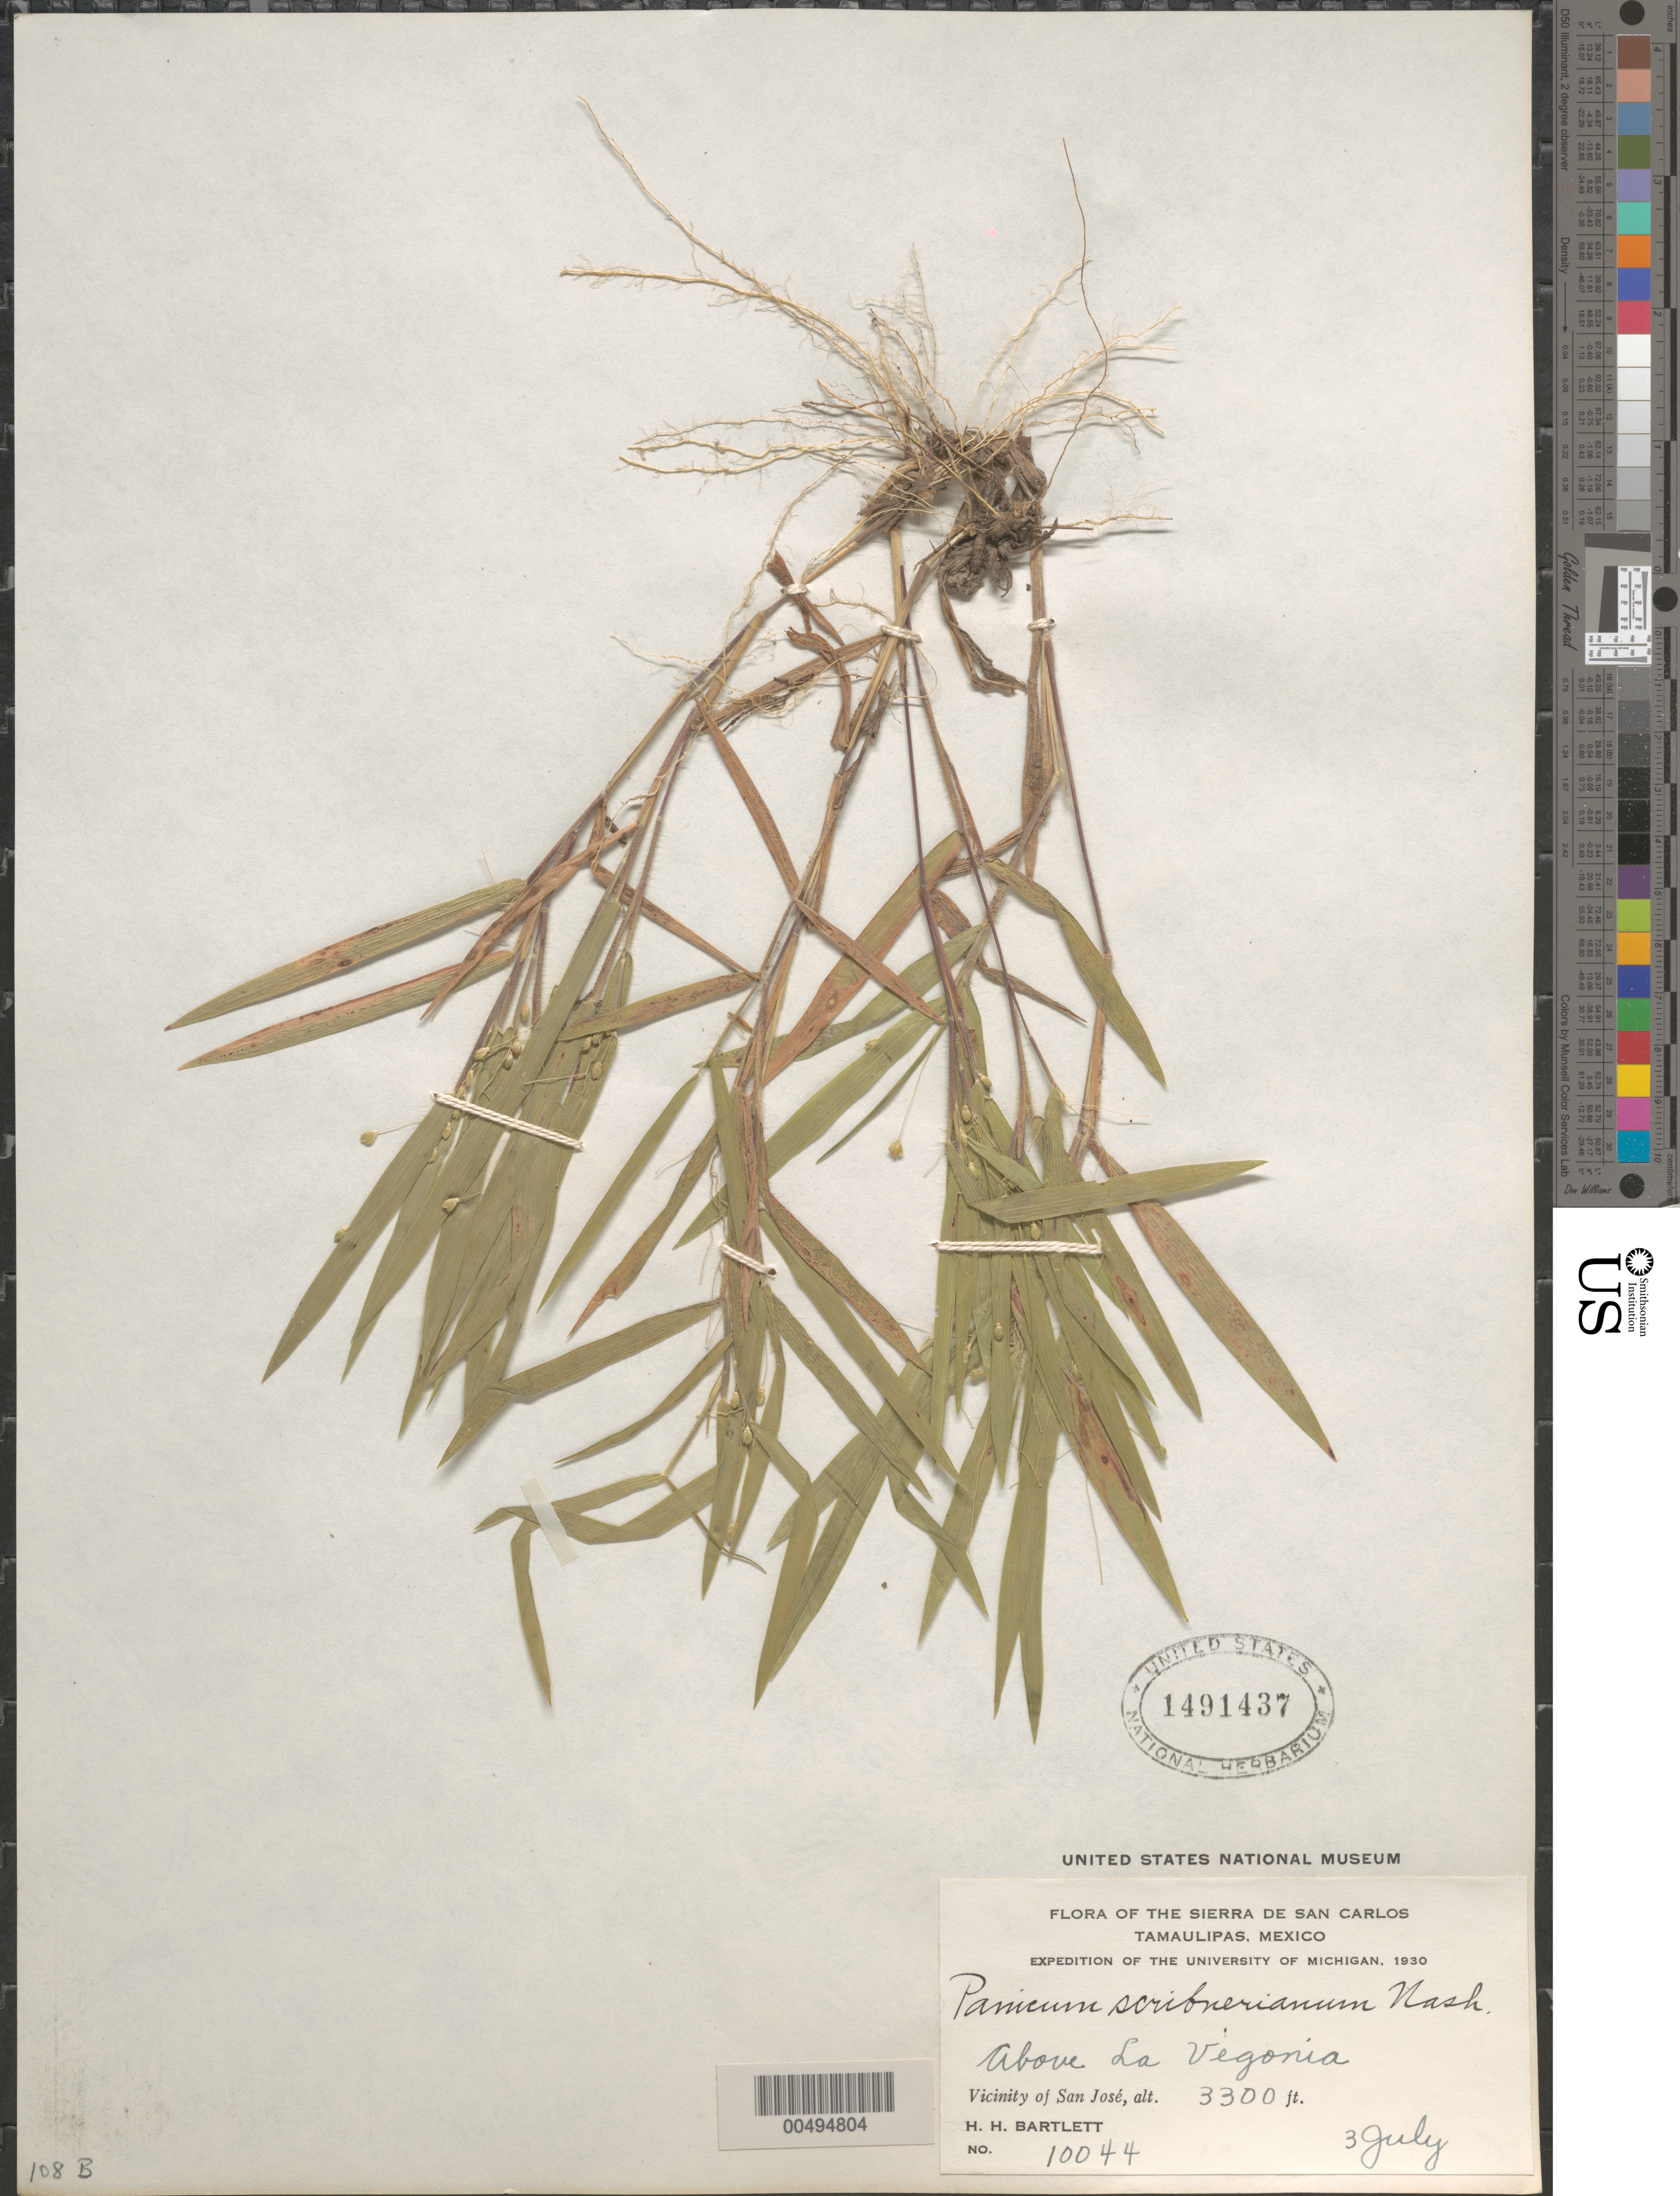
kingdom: Plantae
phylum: Tracheophyta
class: Liliopsida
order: Poales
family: Poaceae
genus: Panicum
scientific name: Panicum commutatum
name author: Schult.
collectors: H. H. Bartlett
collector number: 10044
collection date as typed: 3 Jul 1930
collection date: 1930-07-03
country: Mexico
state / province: Tamaulipas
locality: Sierra de San Carlos, above La Vegonia, vicinity of San Jos‚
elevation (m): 1006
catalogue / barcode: US 1491437